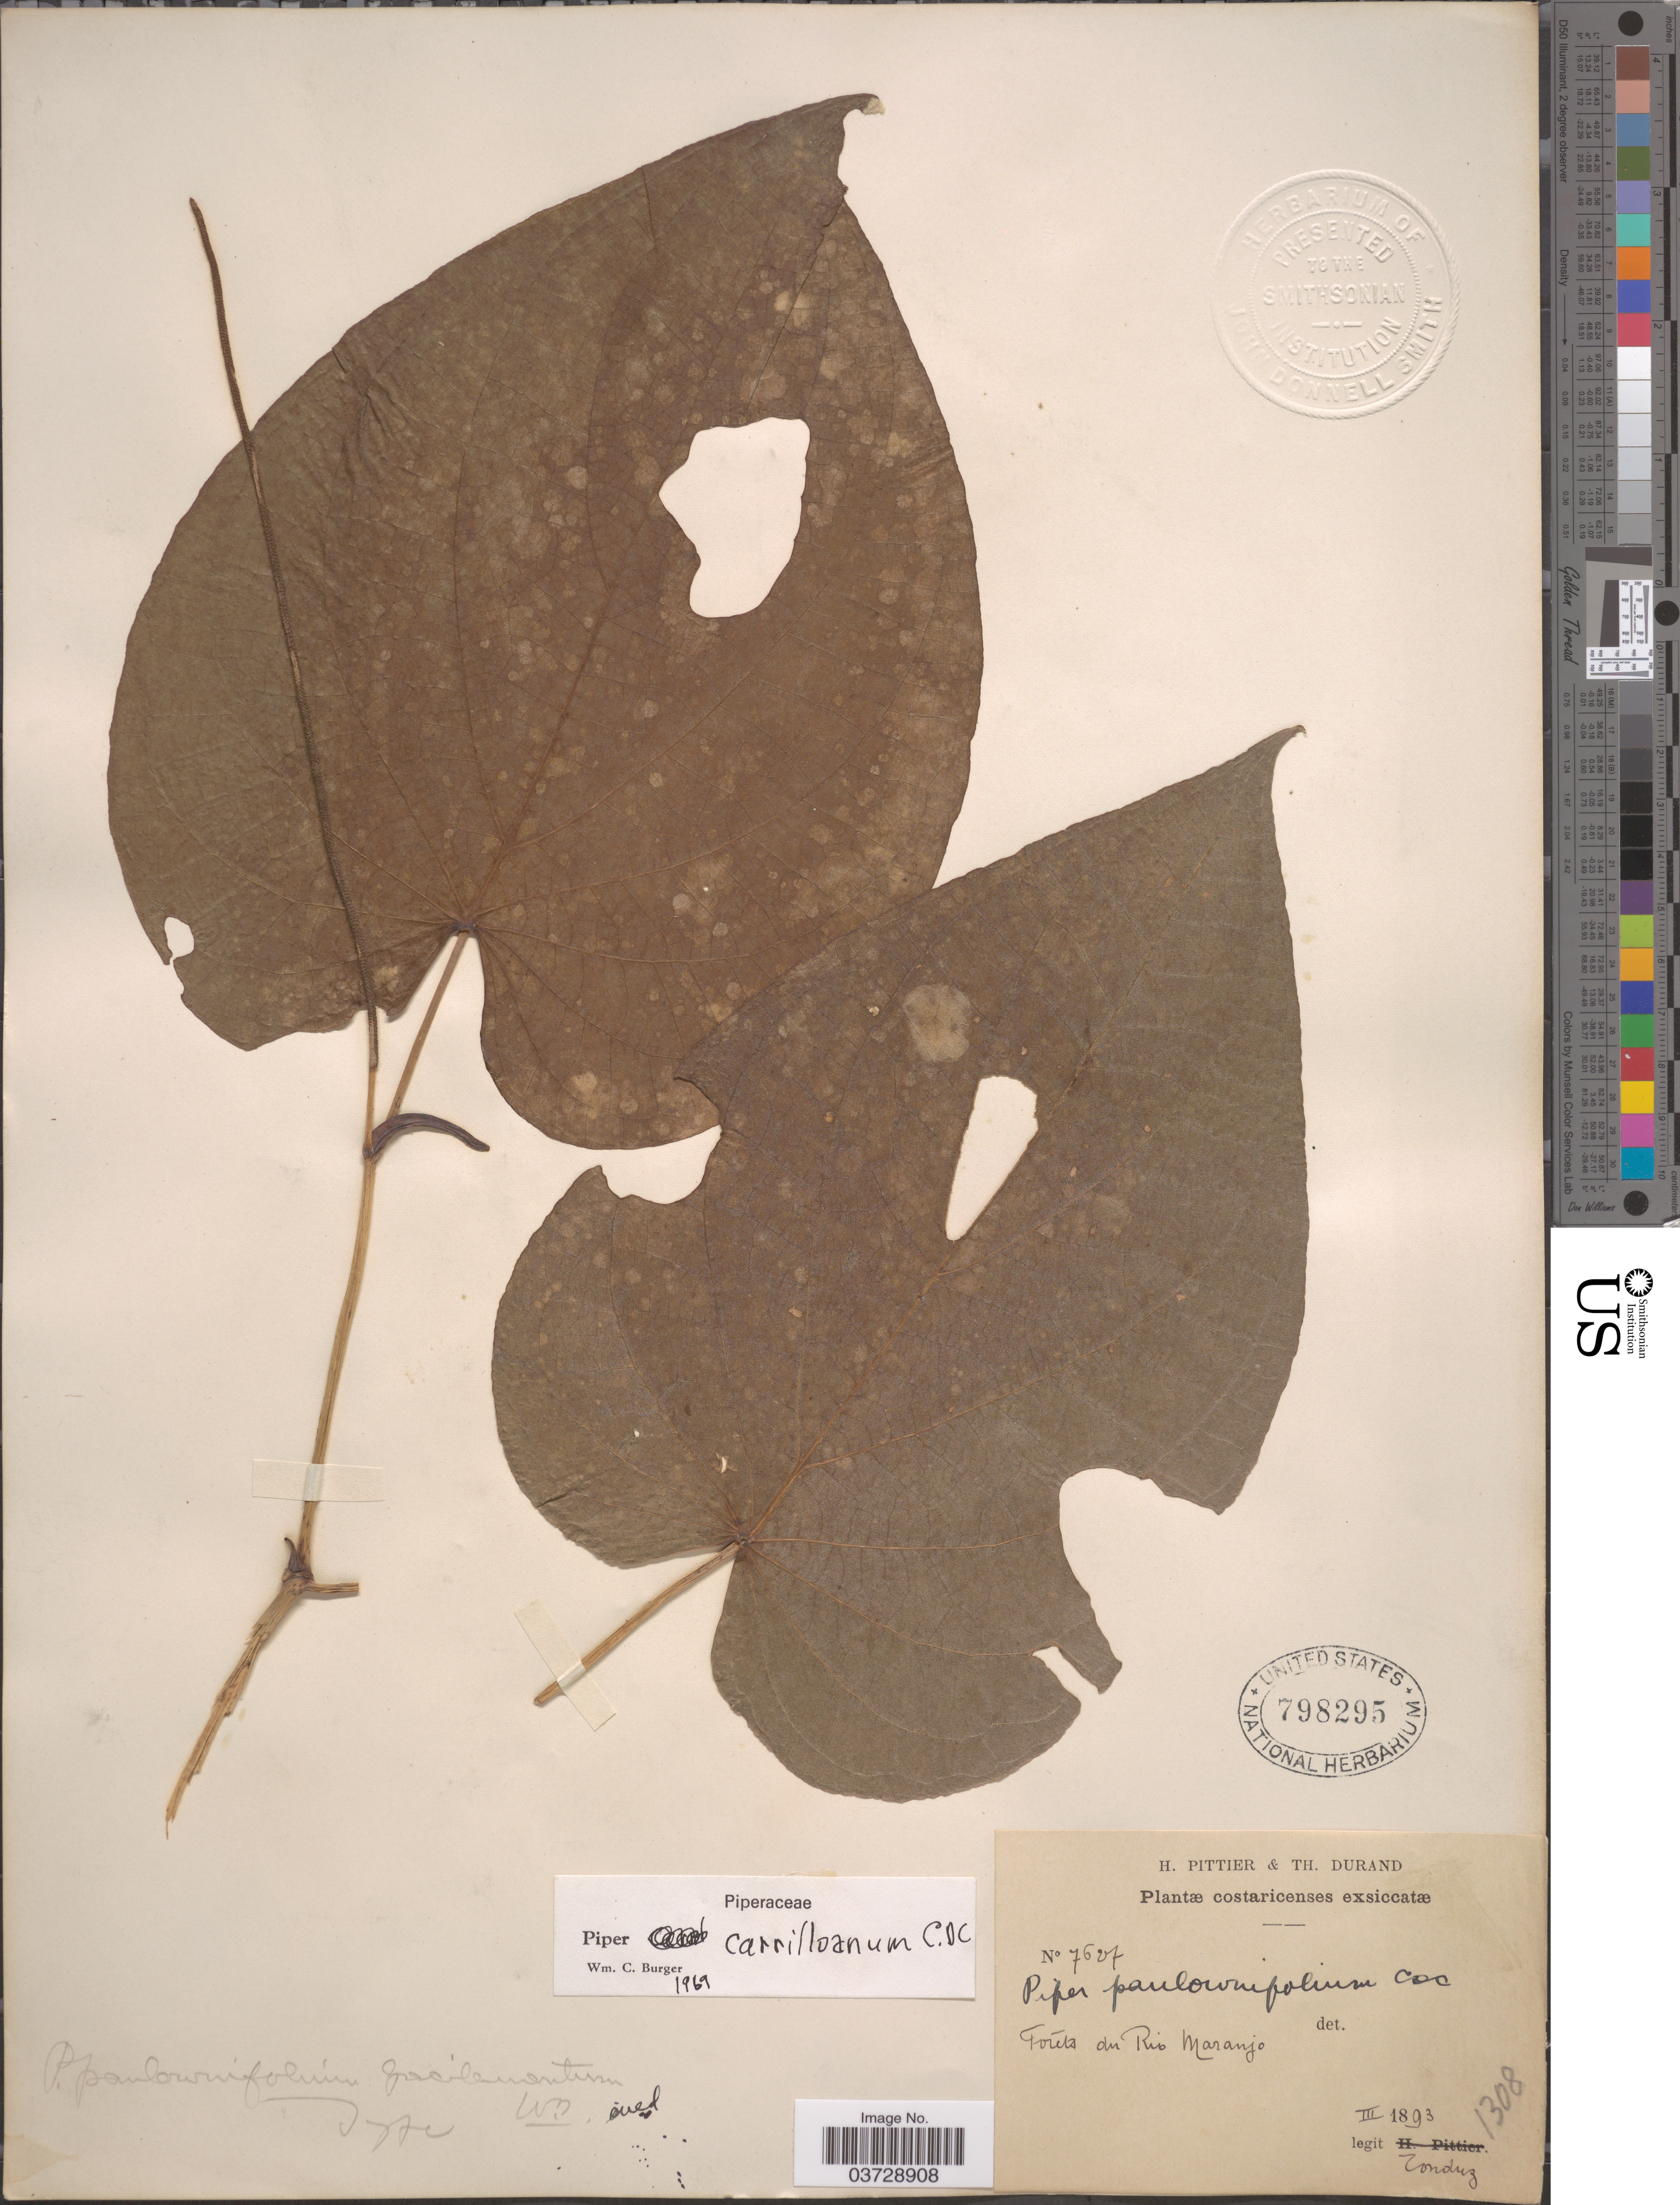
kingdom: Plantae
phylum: Tracheophyta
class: Magnoliopsida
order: Piperales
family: Piperaceae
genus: Piper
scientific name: Piper carrilloanum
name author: C. DC.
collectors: Tonduz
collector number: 7607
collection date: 1893-03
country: Costa Rica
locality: Foréts du Rio Maranjo.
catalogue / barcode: US 798295